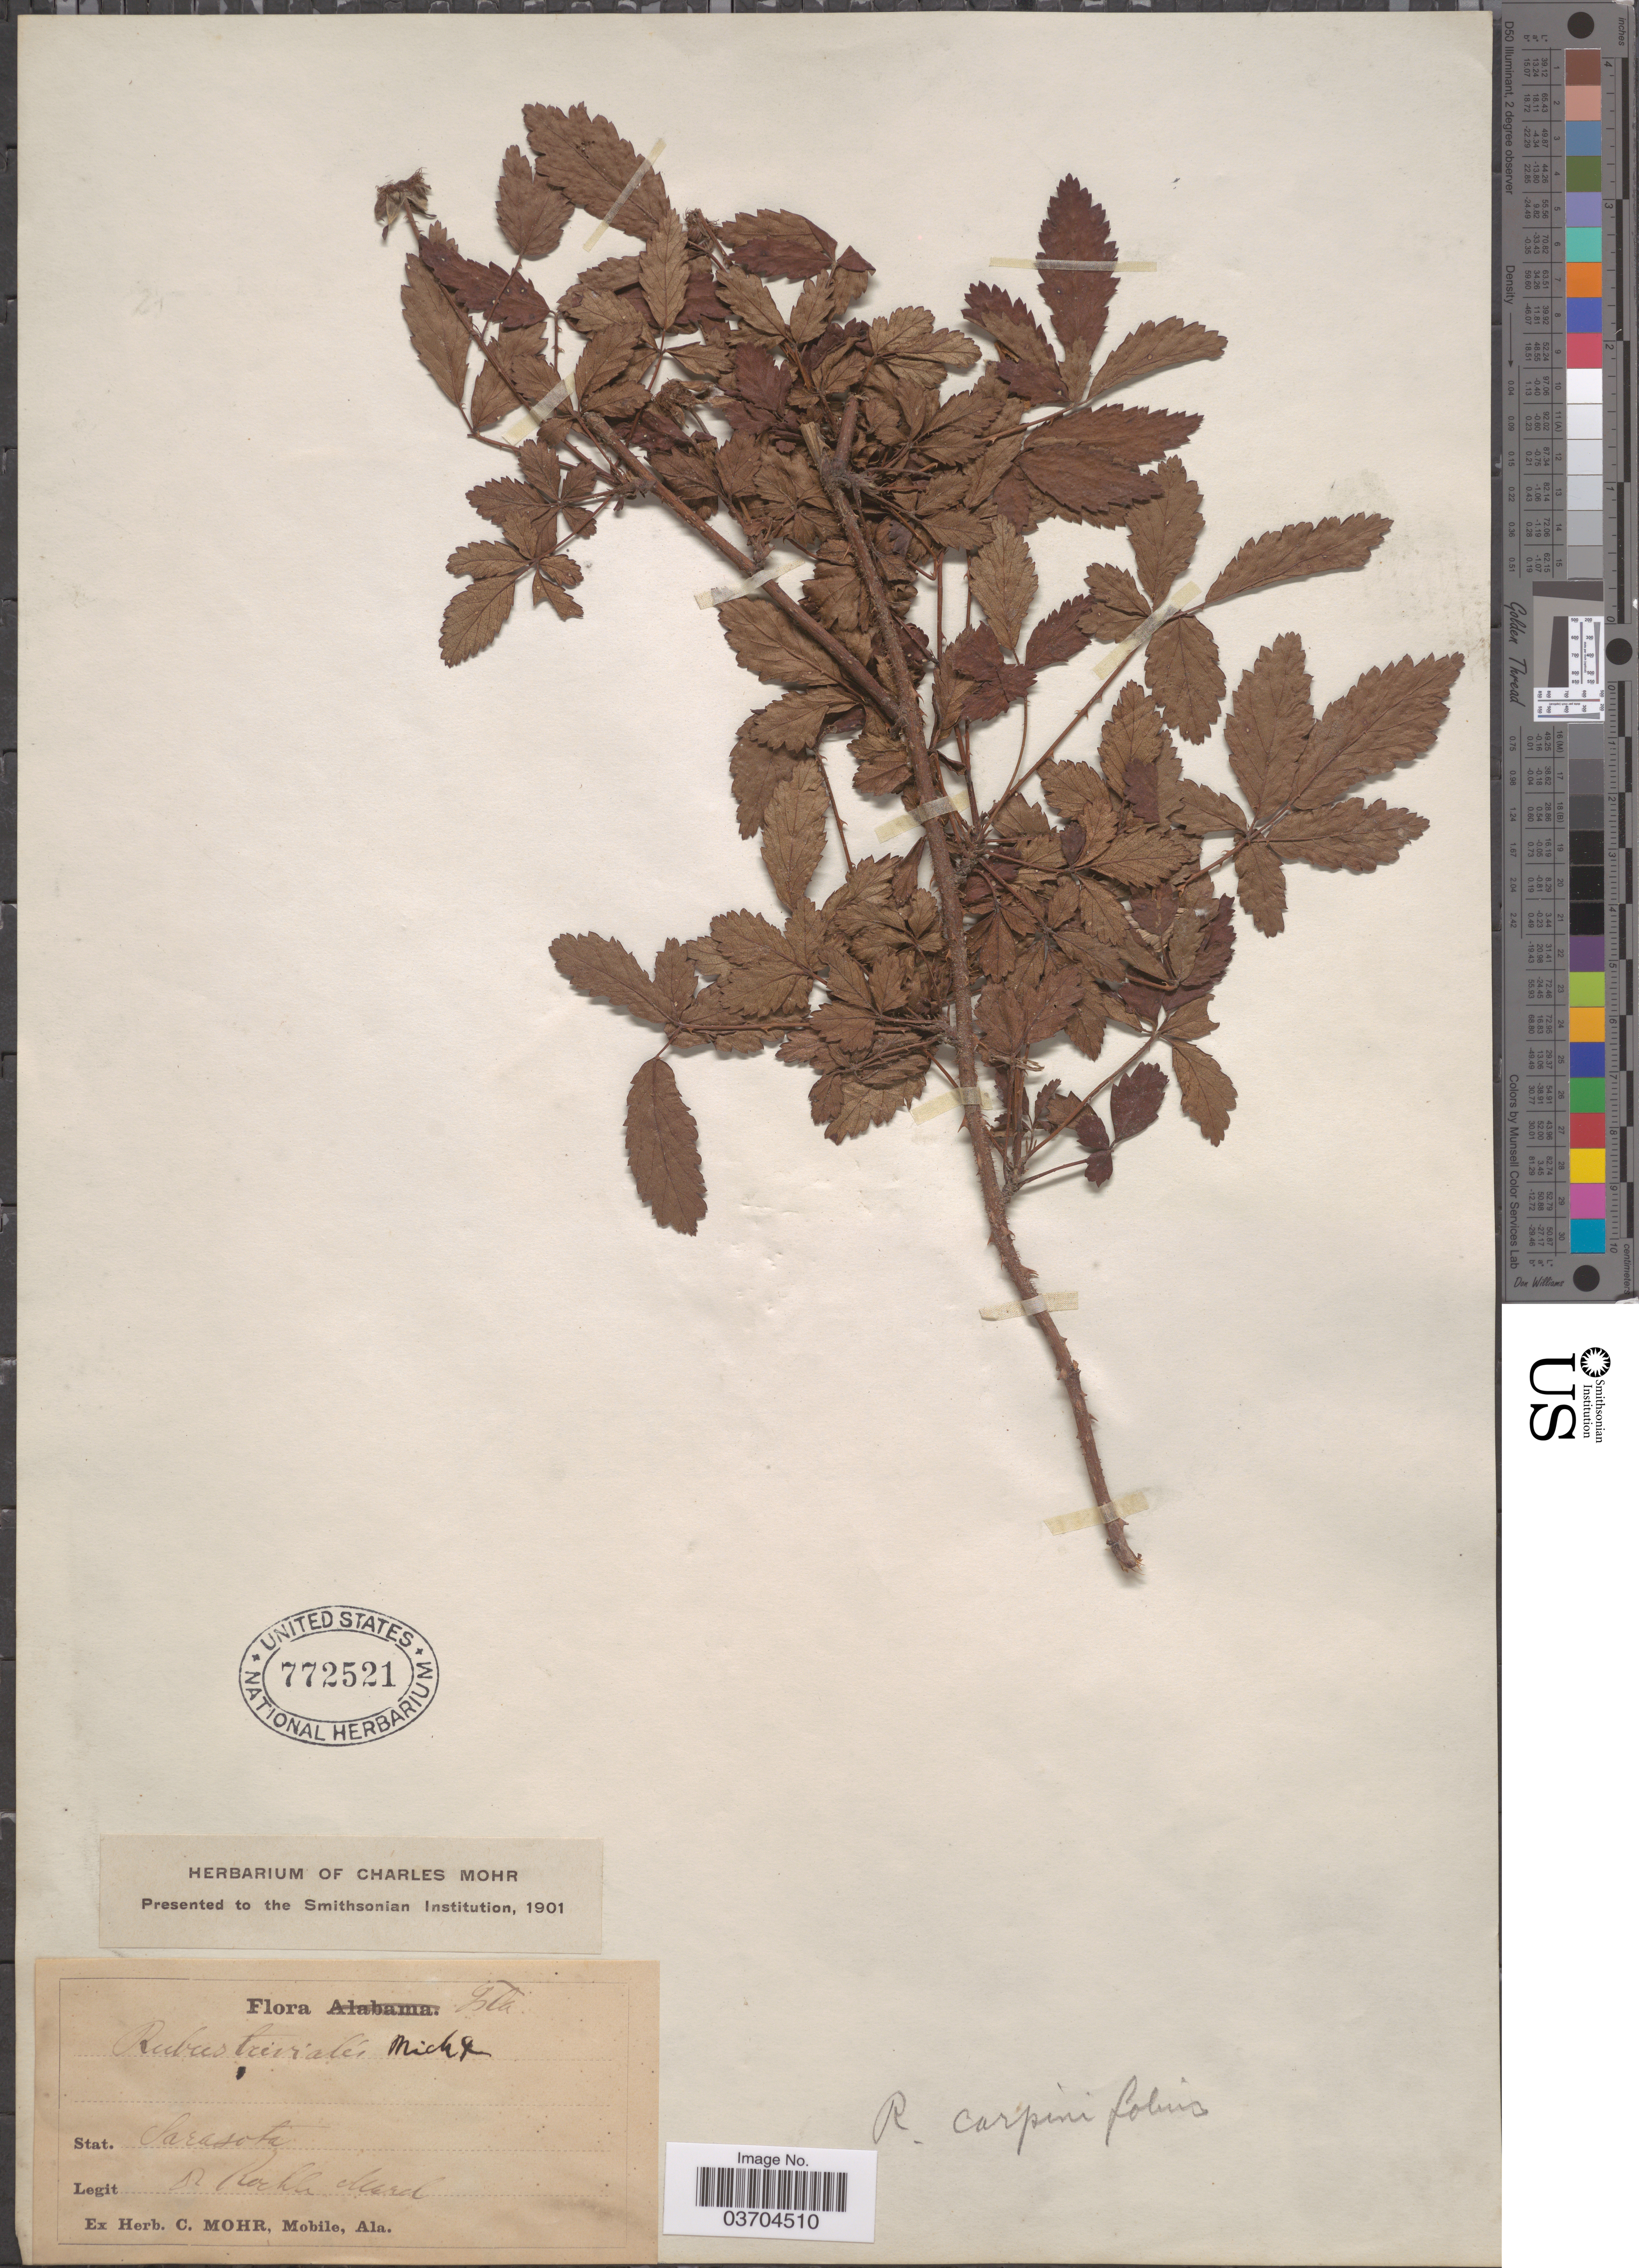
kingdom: Plantae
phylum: Tracheophyta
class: Magnoliopsida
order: Rosales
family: Rosaceae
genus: Rubus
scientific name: Rubus carpinifolius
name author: Rydb.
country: United States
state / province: Florida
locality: Sarasota.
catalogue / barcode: US 772521